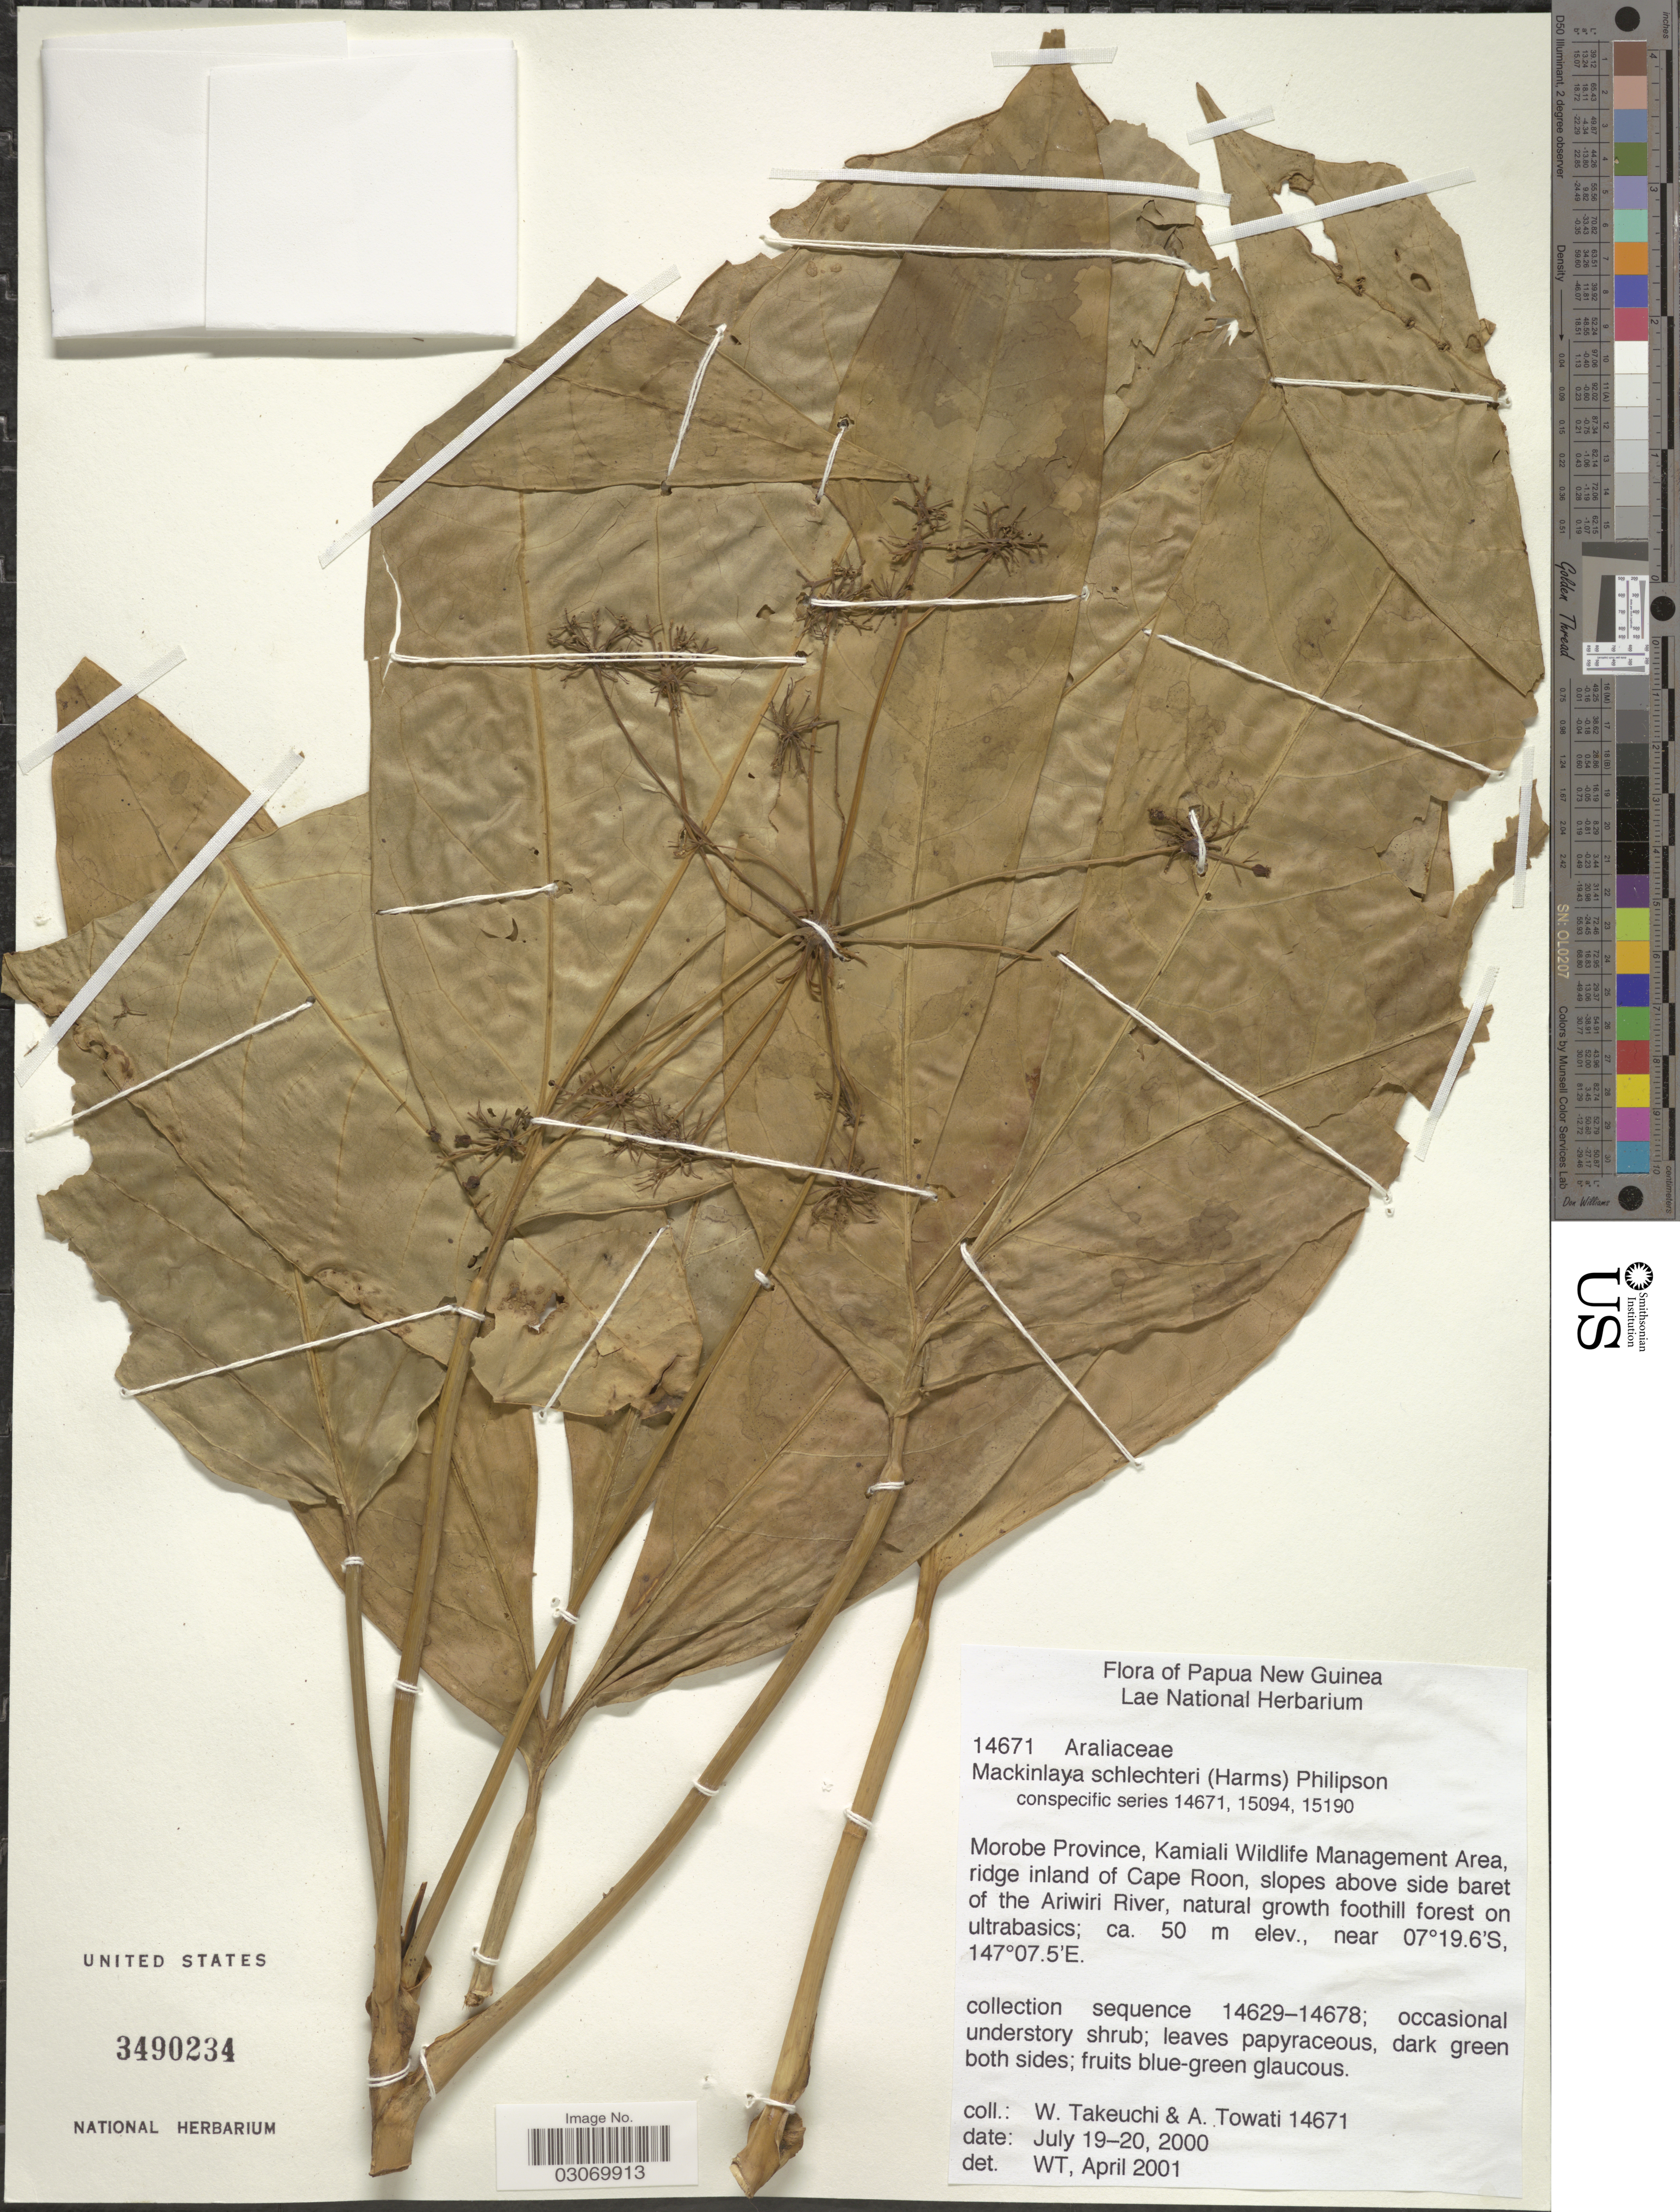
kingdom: Plantae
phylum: Tracheophyta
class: Magnoliopsida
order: Apiales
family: Apiaceae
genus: Mackinlaya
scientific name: Mackinlaya schlechteri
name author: (Meisn.) Philipson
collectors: W. Takeuchi & A. Towati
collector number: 14671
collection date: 2000-07-19/2000-07-20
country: Papua New Guinea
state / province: Morobe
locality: Morobe Province, Kamiali Wildlife Management Area, ridge inland of Cape Roon, slopes above side baret of the Ariwiri River, natural growth foothill forest on ultrabasics.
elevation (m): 50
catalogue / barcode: US 3490234